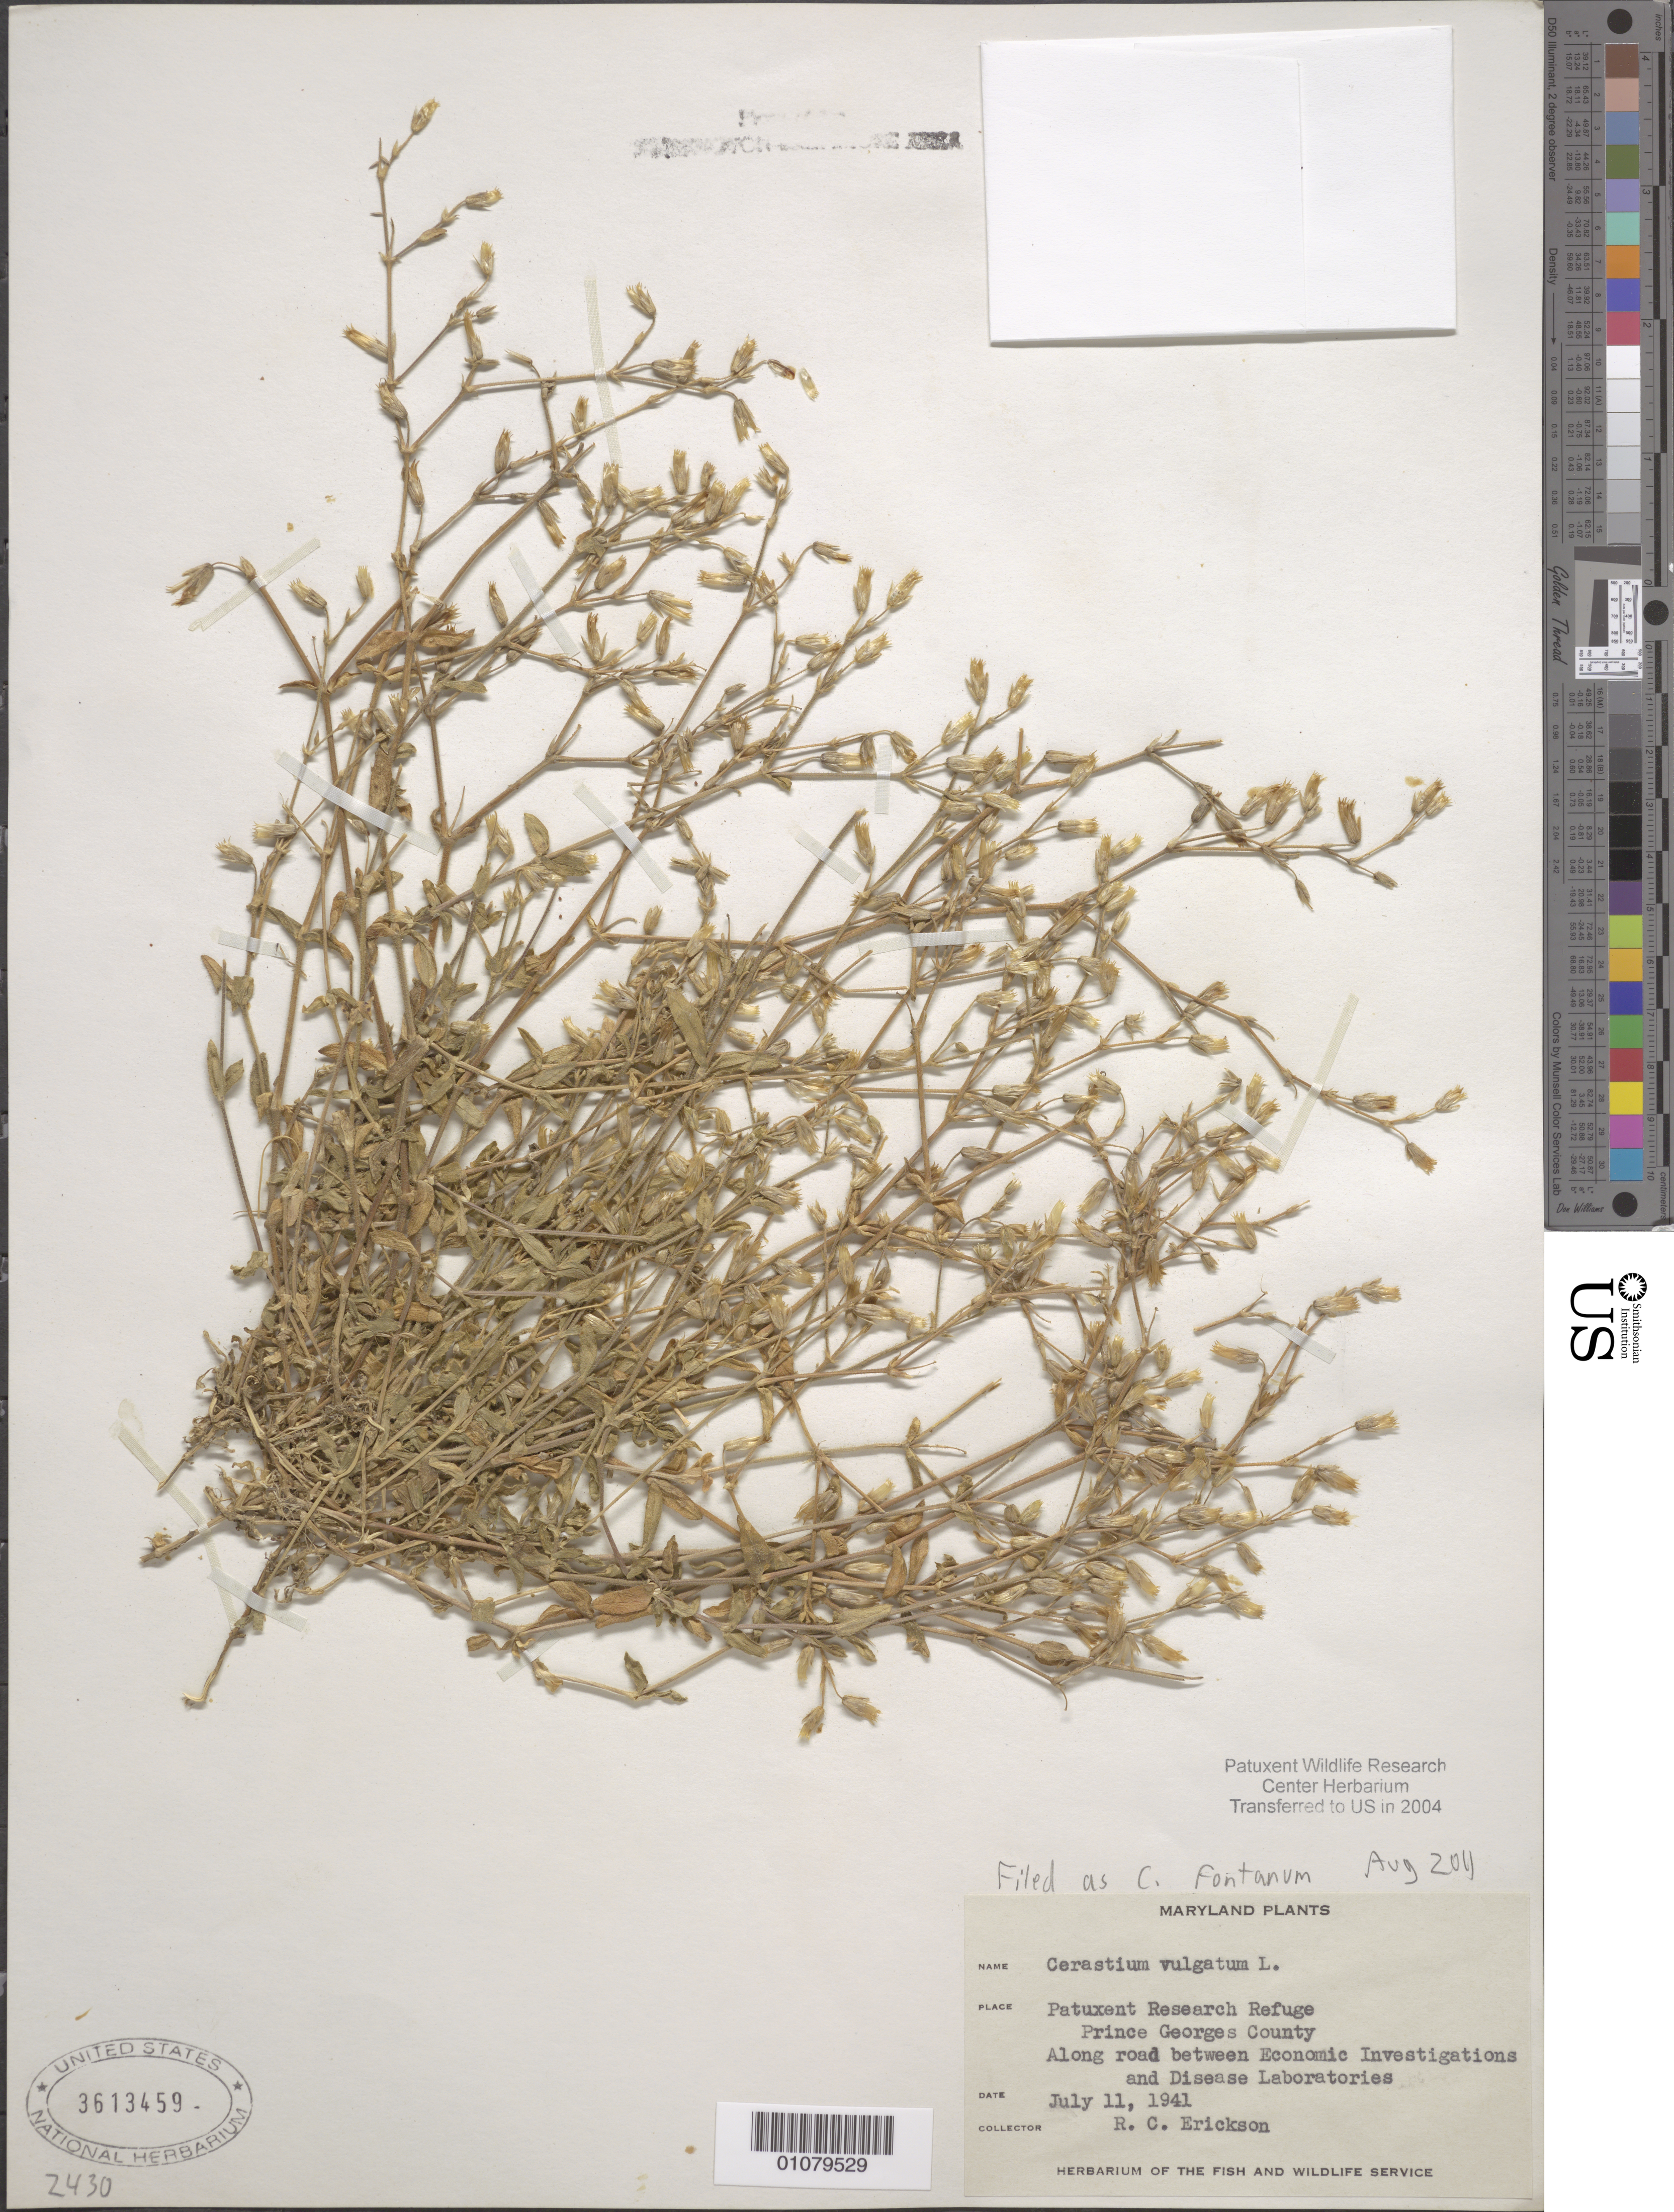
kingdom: Plantae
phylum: Tracheophyta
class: Magnoliopsida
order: Caryophyllales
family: Caryophyllaceae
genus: Cerastium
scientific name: Cerastium vulgatum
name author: L.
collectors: R. Erickson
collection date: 1941-07-11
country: United States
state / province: Maryland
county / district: Prince George's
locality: Patuxent Wildlife Refuge, between Economic Investigations and Disease Laboratories.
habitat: Along road.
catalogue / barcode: US 3613459